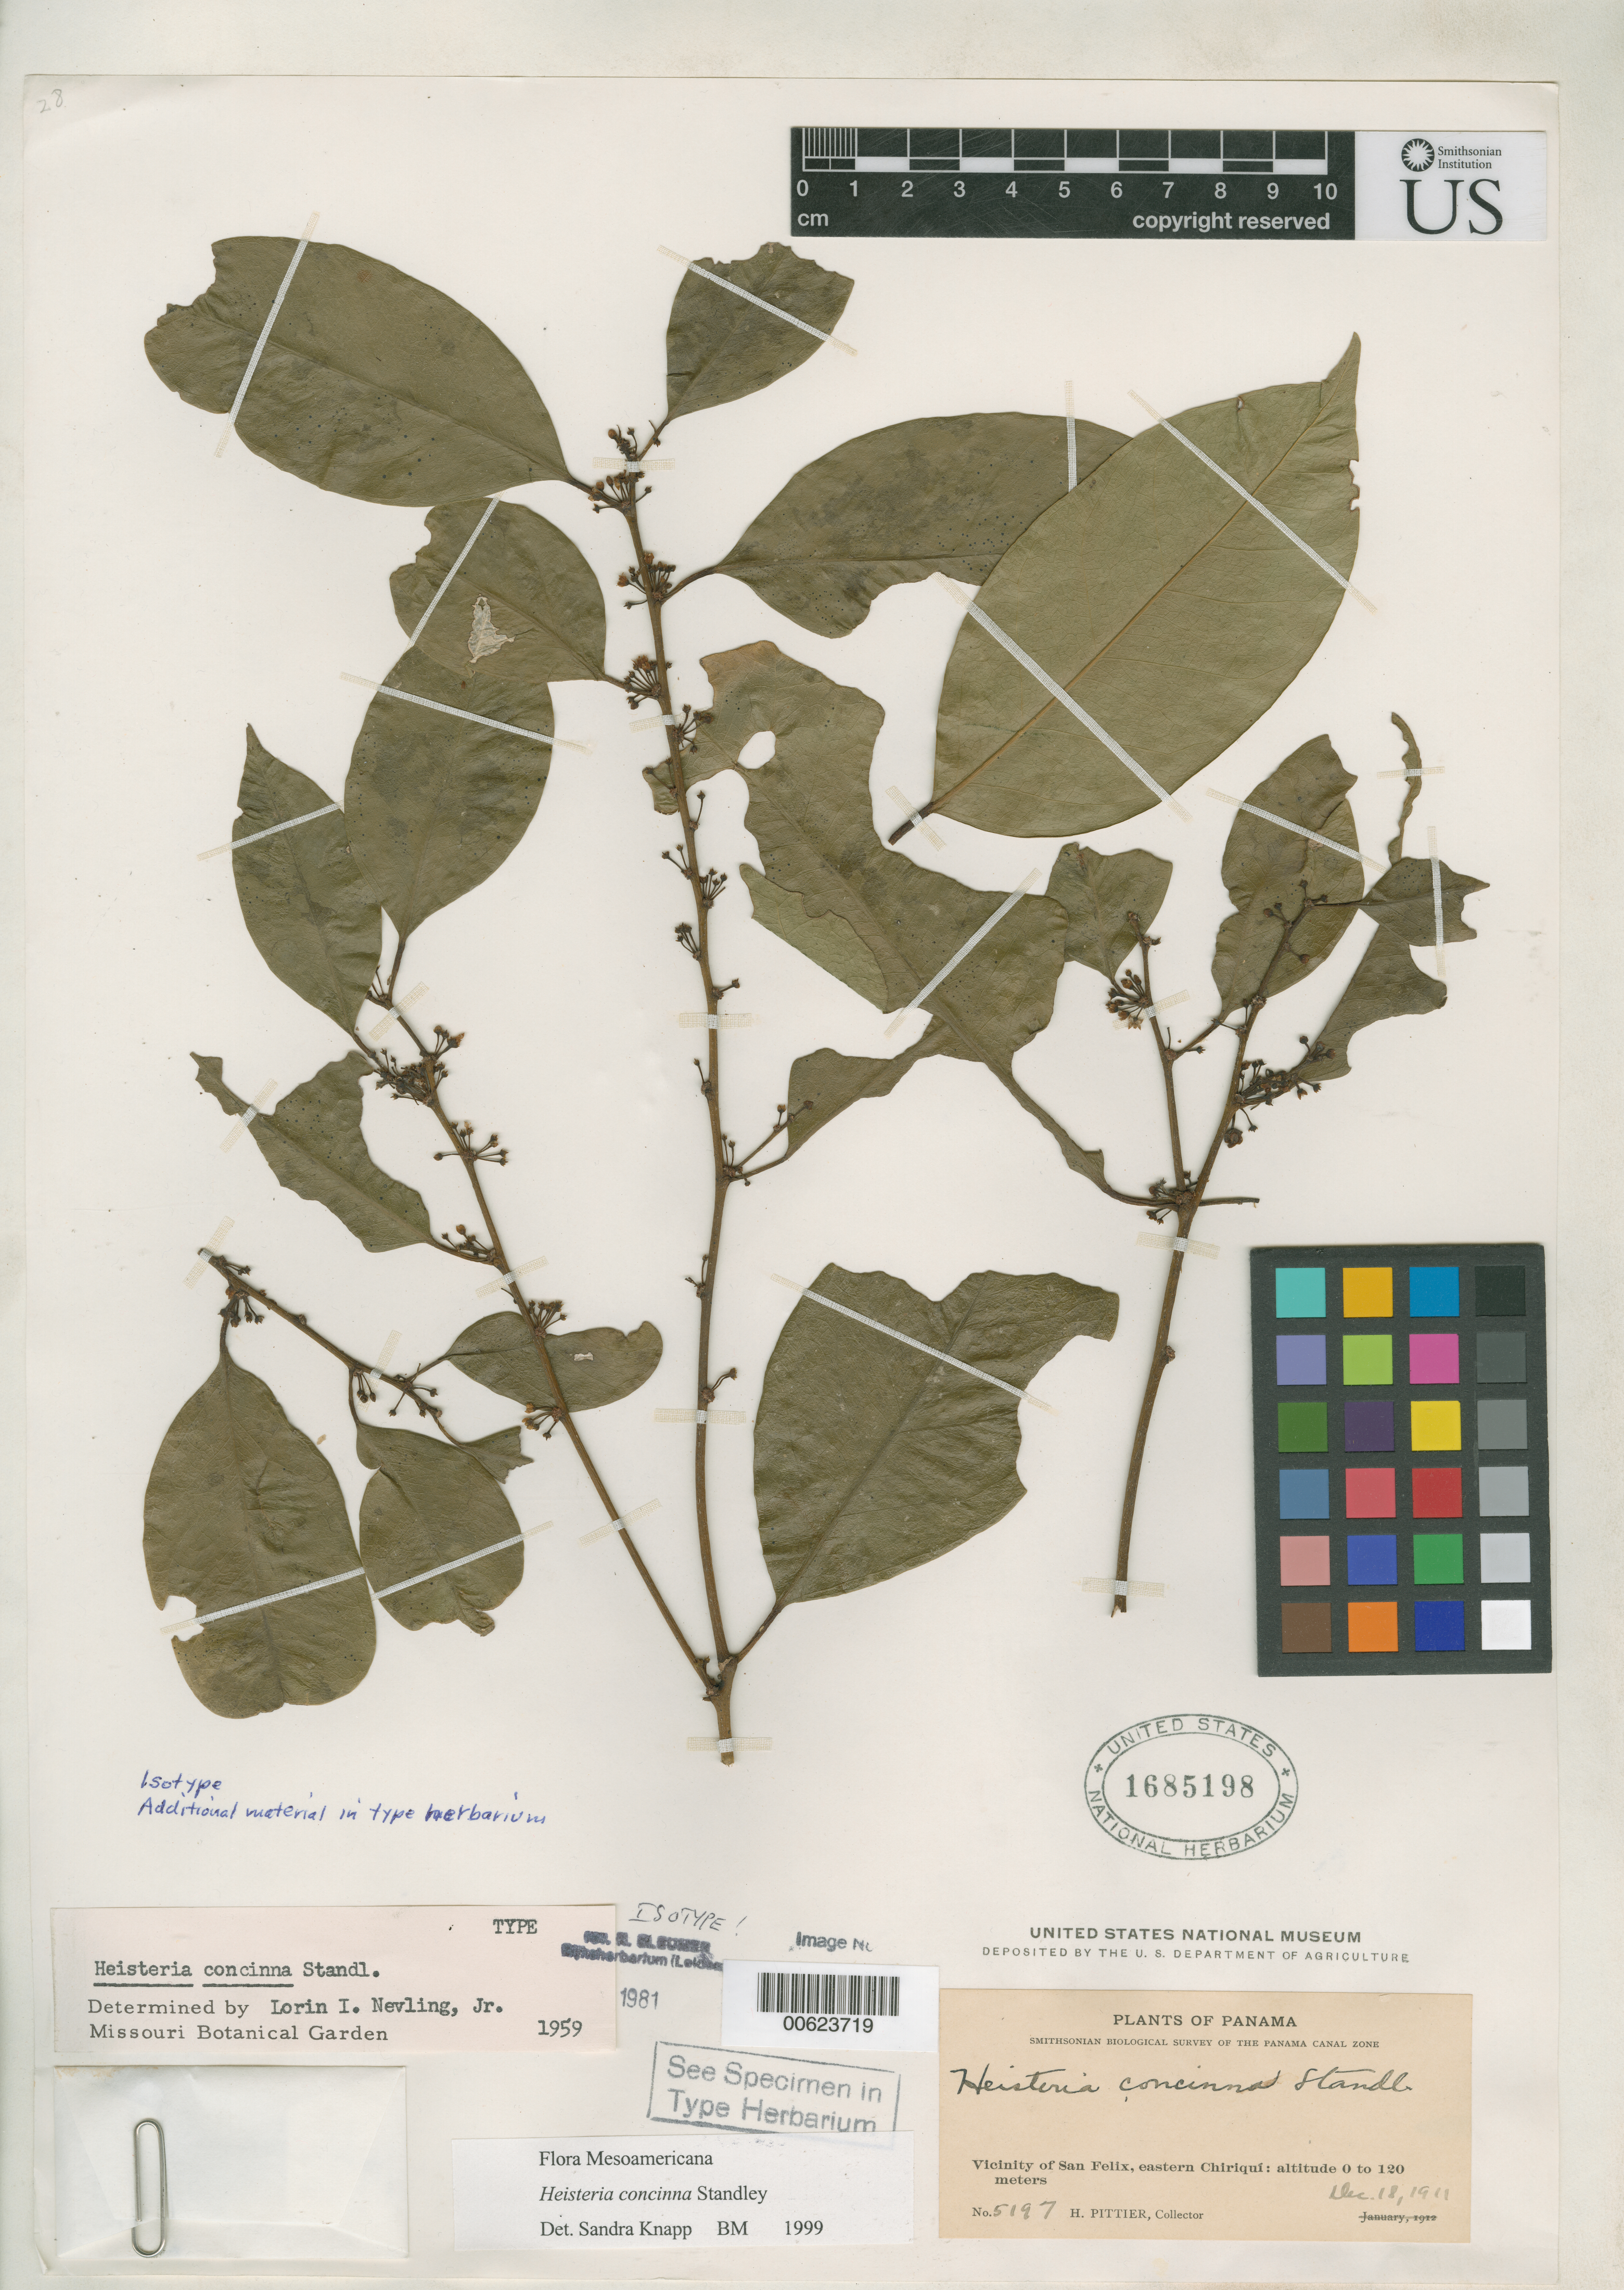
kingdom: Plantae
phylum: Tracheophyta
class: Magnoliopsida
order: Santalales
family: Erythropalaceae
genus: Heisteria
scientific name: Heisteria concinna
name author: Standl.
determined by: Knapp, S. D.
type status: Isotype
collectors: H. F. Pittier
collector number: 5197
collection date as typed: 18 Dec 1911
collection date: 1911-12-18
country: Panama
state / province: Chiriquí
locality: Survey of the Panama Canal Zone. Vicinity of San Felix, eastern Chiriquí.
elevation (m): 0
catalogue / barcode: US 1685198